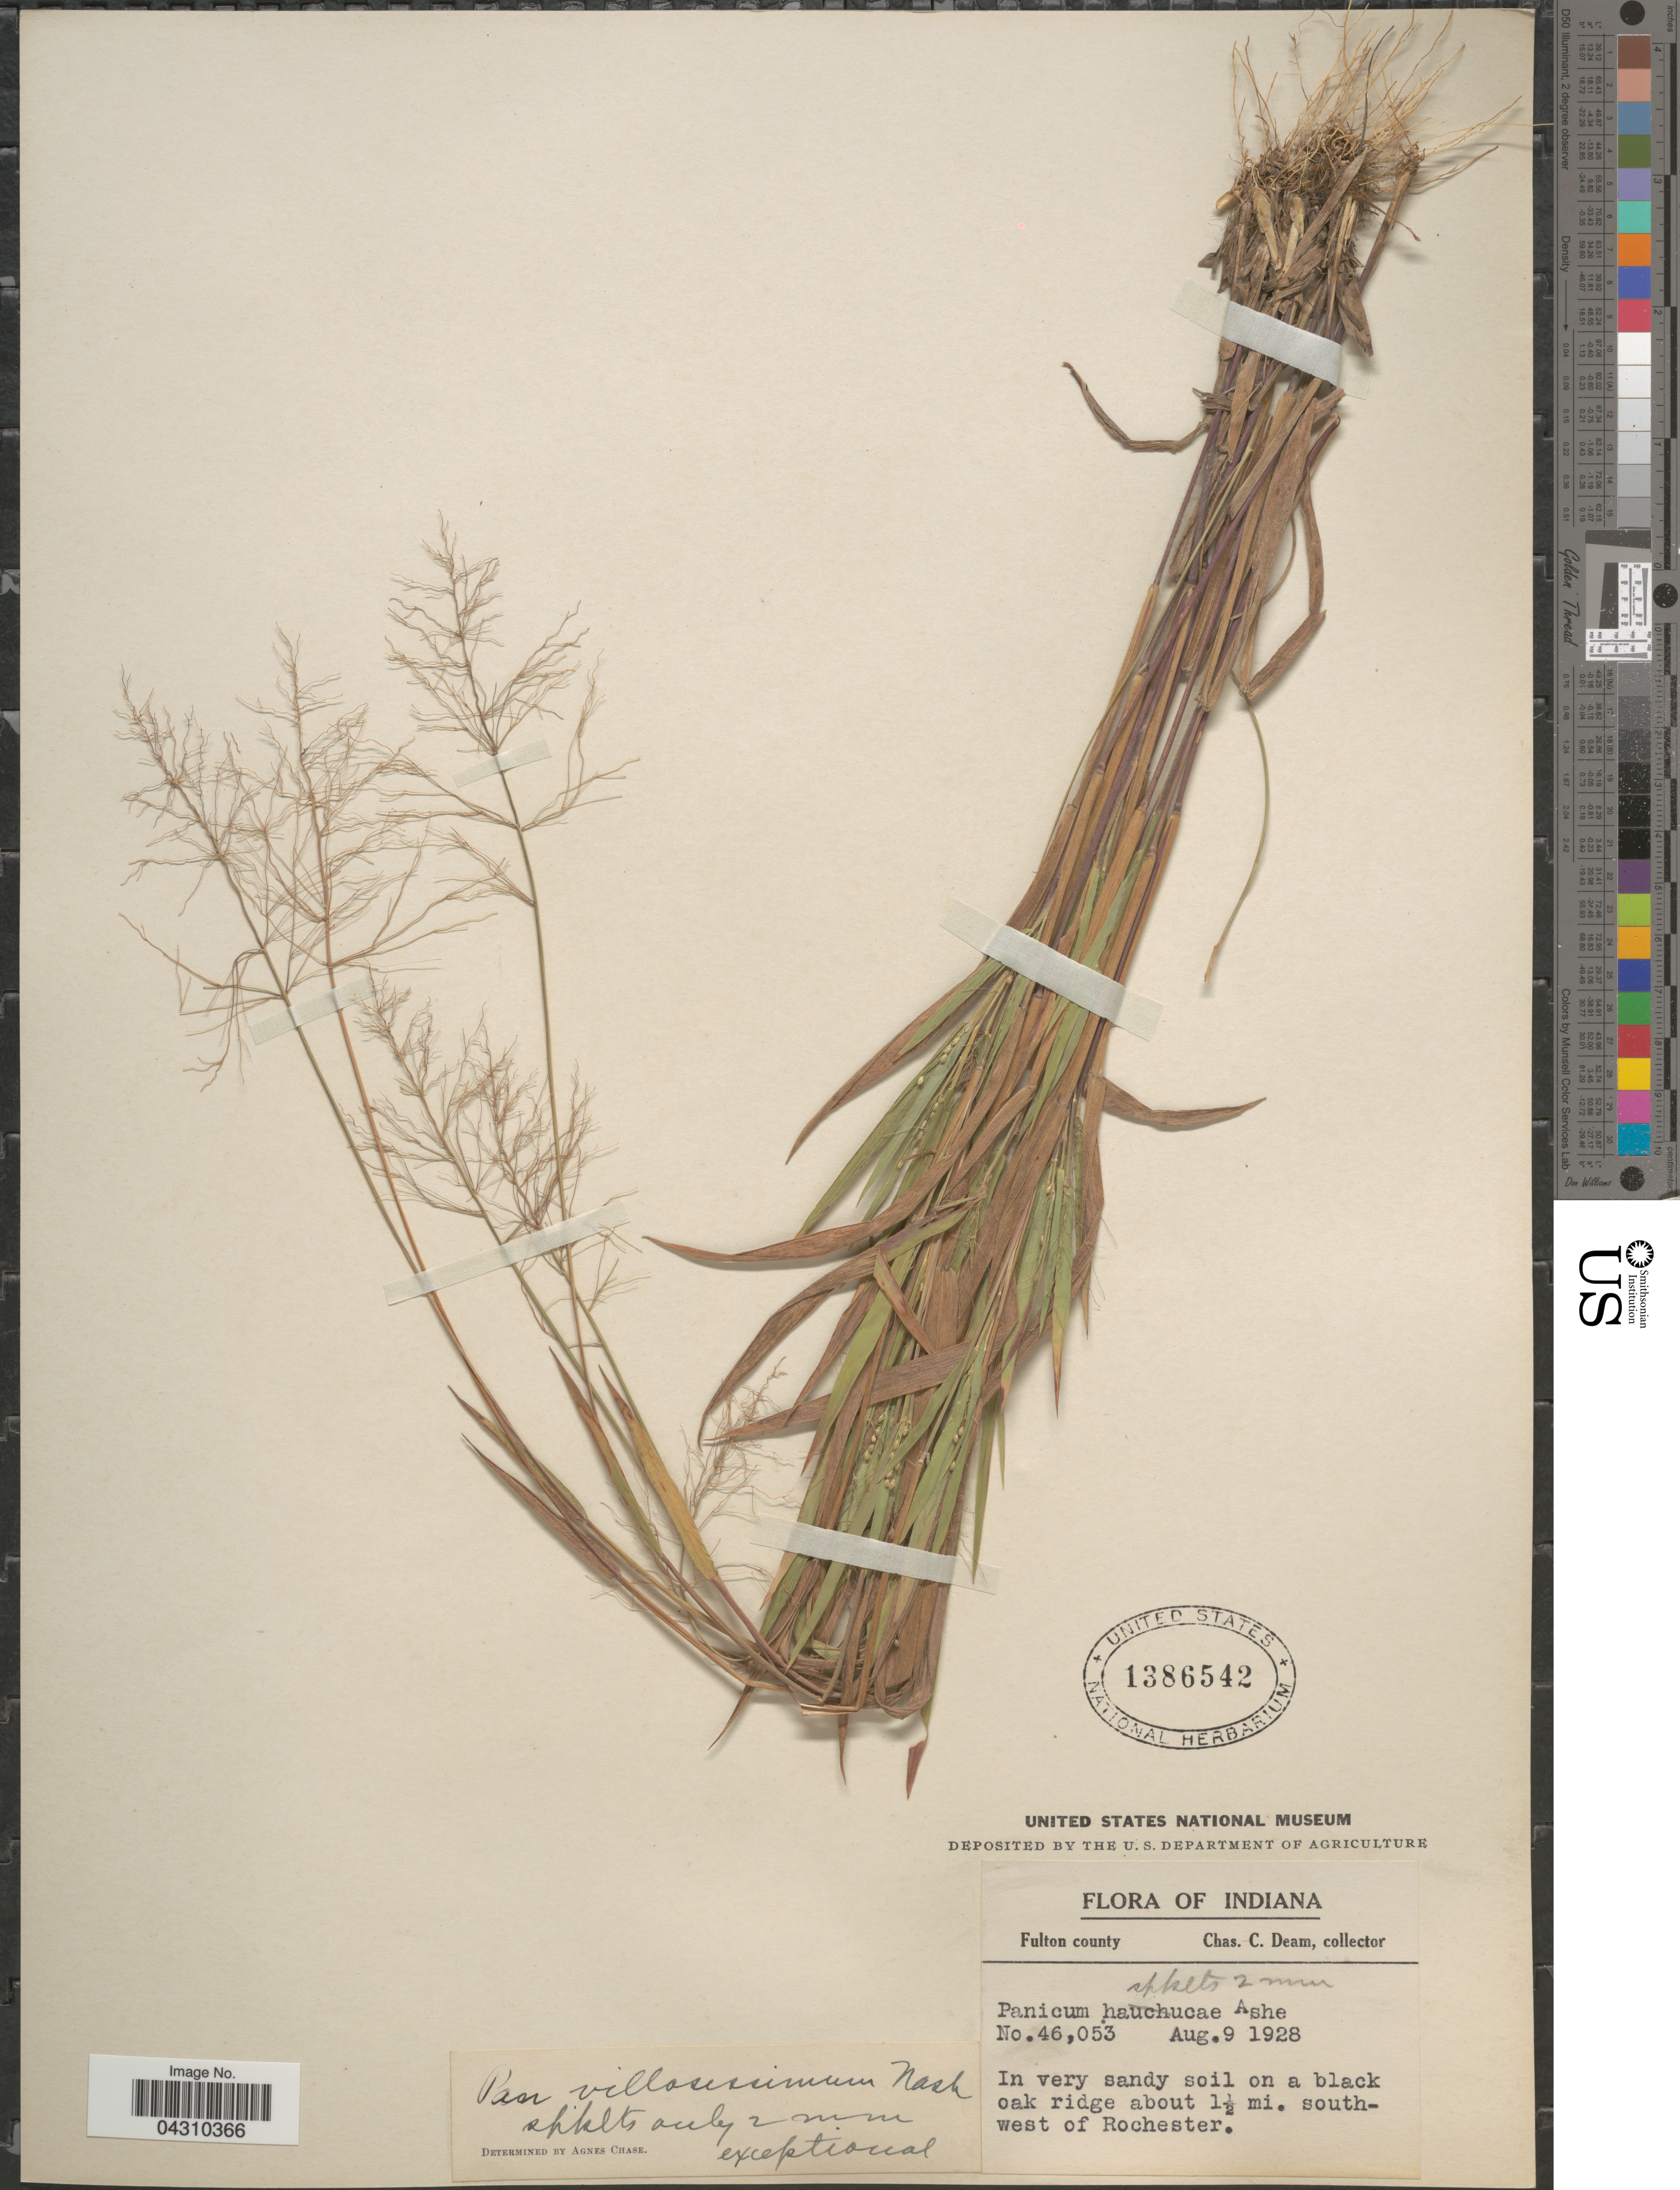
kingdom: Plantae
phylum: Tracheophyta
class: Liliopsida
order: Poales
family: Poaceae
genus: Dichanthelium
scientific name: Dichanthelium acuminatum var. acuminatum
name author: (Sw.) Gould & C.A. Clark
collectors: C. C. Deam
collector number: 46053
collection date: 1928-08-09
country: United States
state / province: Indiana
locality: Fulton county. In very sandy soil on a black oak ridge about 1½ mi. southwest of Rochester.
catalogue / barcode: US 1386542